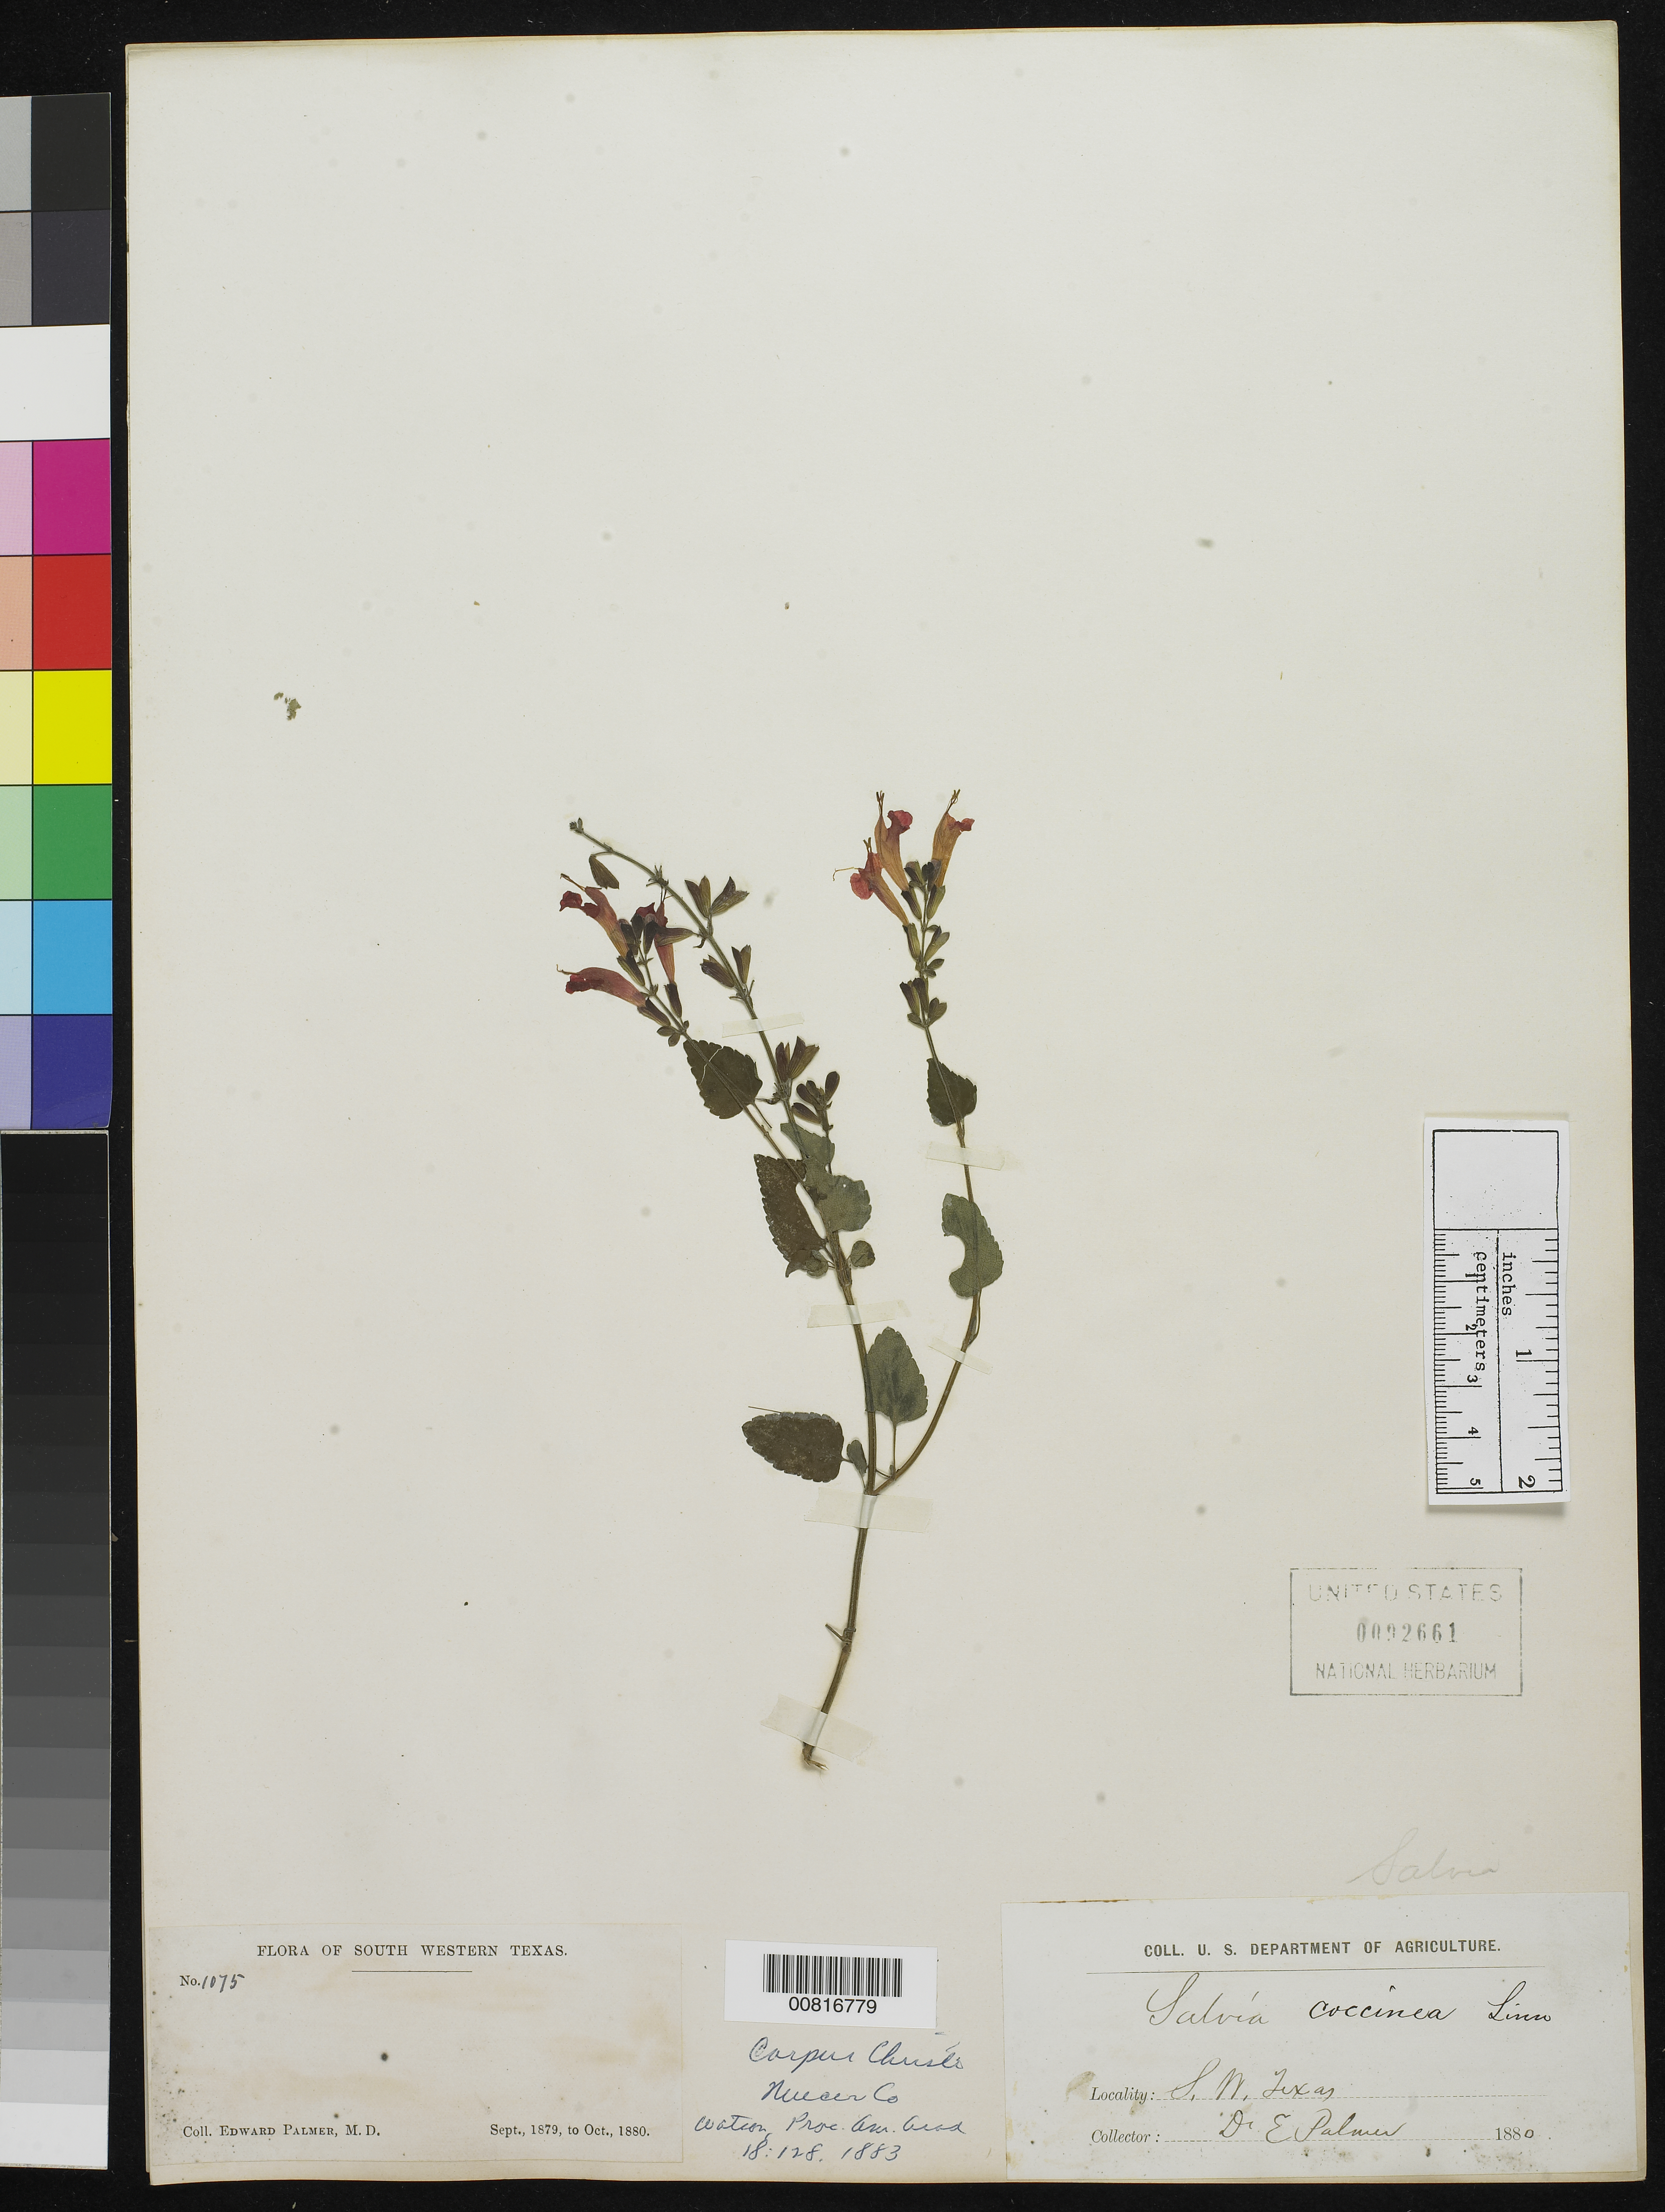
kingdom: Plantae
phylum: Tracheophyta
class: Magnoliopsida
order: Lamiales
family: Lamiaceae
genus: Salvia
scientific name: Salvia coccinea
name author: B. Juss. ex Etl.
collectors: E. Palmer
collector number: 1075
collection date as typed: Sep 1879 to -- Oct 1880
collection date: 1879-09/1880-10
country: United States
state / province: Texas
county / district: Nueces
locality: Corpus Christi, Nueces County, SW Texas.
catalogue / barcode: US 92661